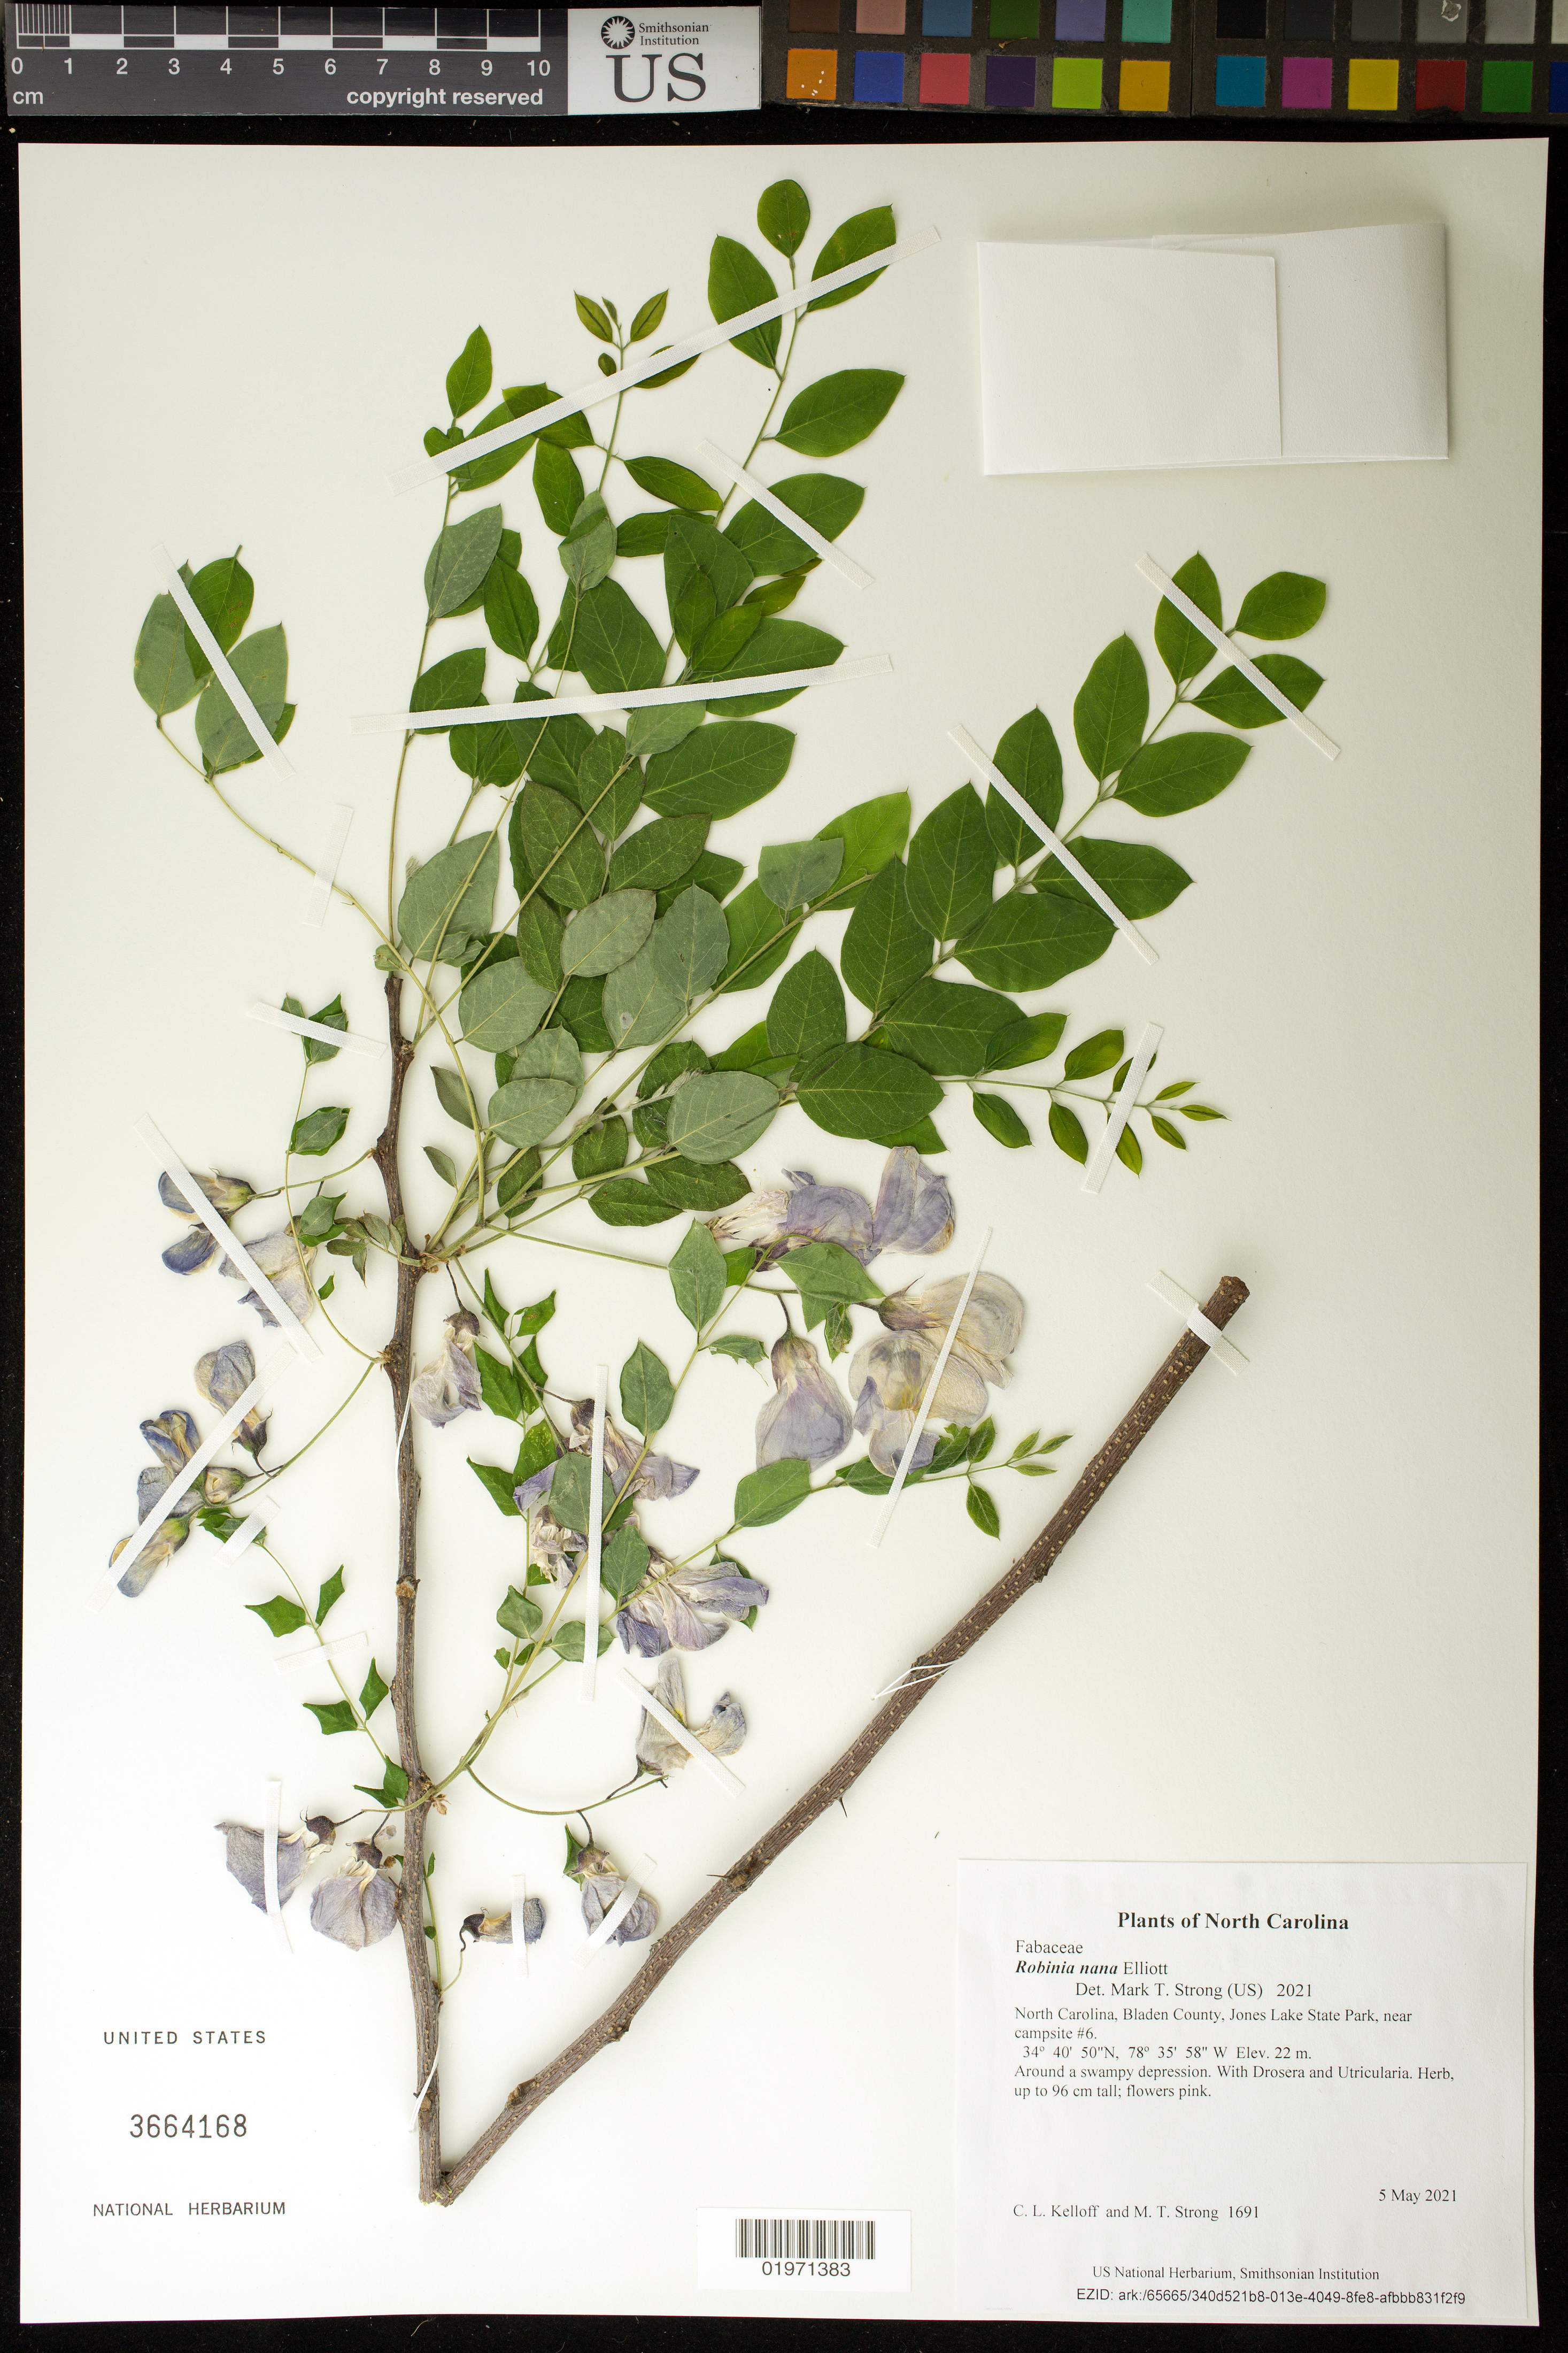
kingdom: Plantae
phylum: Tracheophyta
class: Magnoliopsida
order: Fabales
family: Fabaceae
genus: Robinia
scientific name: Robinia nana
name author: Elliott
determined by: Strong, M. T., (US), Smithsonian Institution - National Museum of Natural History (UNITED STATES)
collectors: C. L. Kelloff & M. T. Strong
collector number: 1691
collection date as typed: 5 May 2021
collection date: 2021-05-05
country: United States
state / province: North Carolina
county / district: Bladen County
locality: Jones Lake State Park, near campsite #6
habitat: Around a swampy depression. With Drosera and Utricularia.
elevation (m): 22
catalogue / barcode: US 3664168